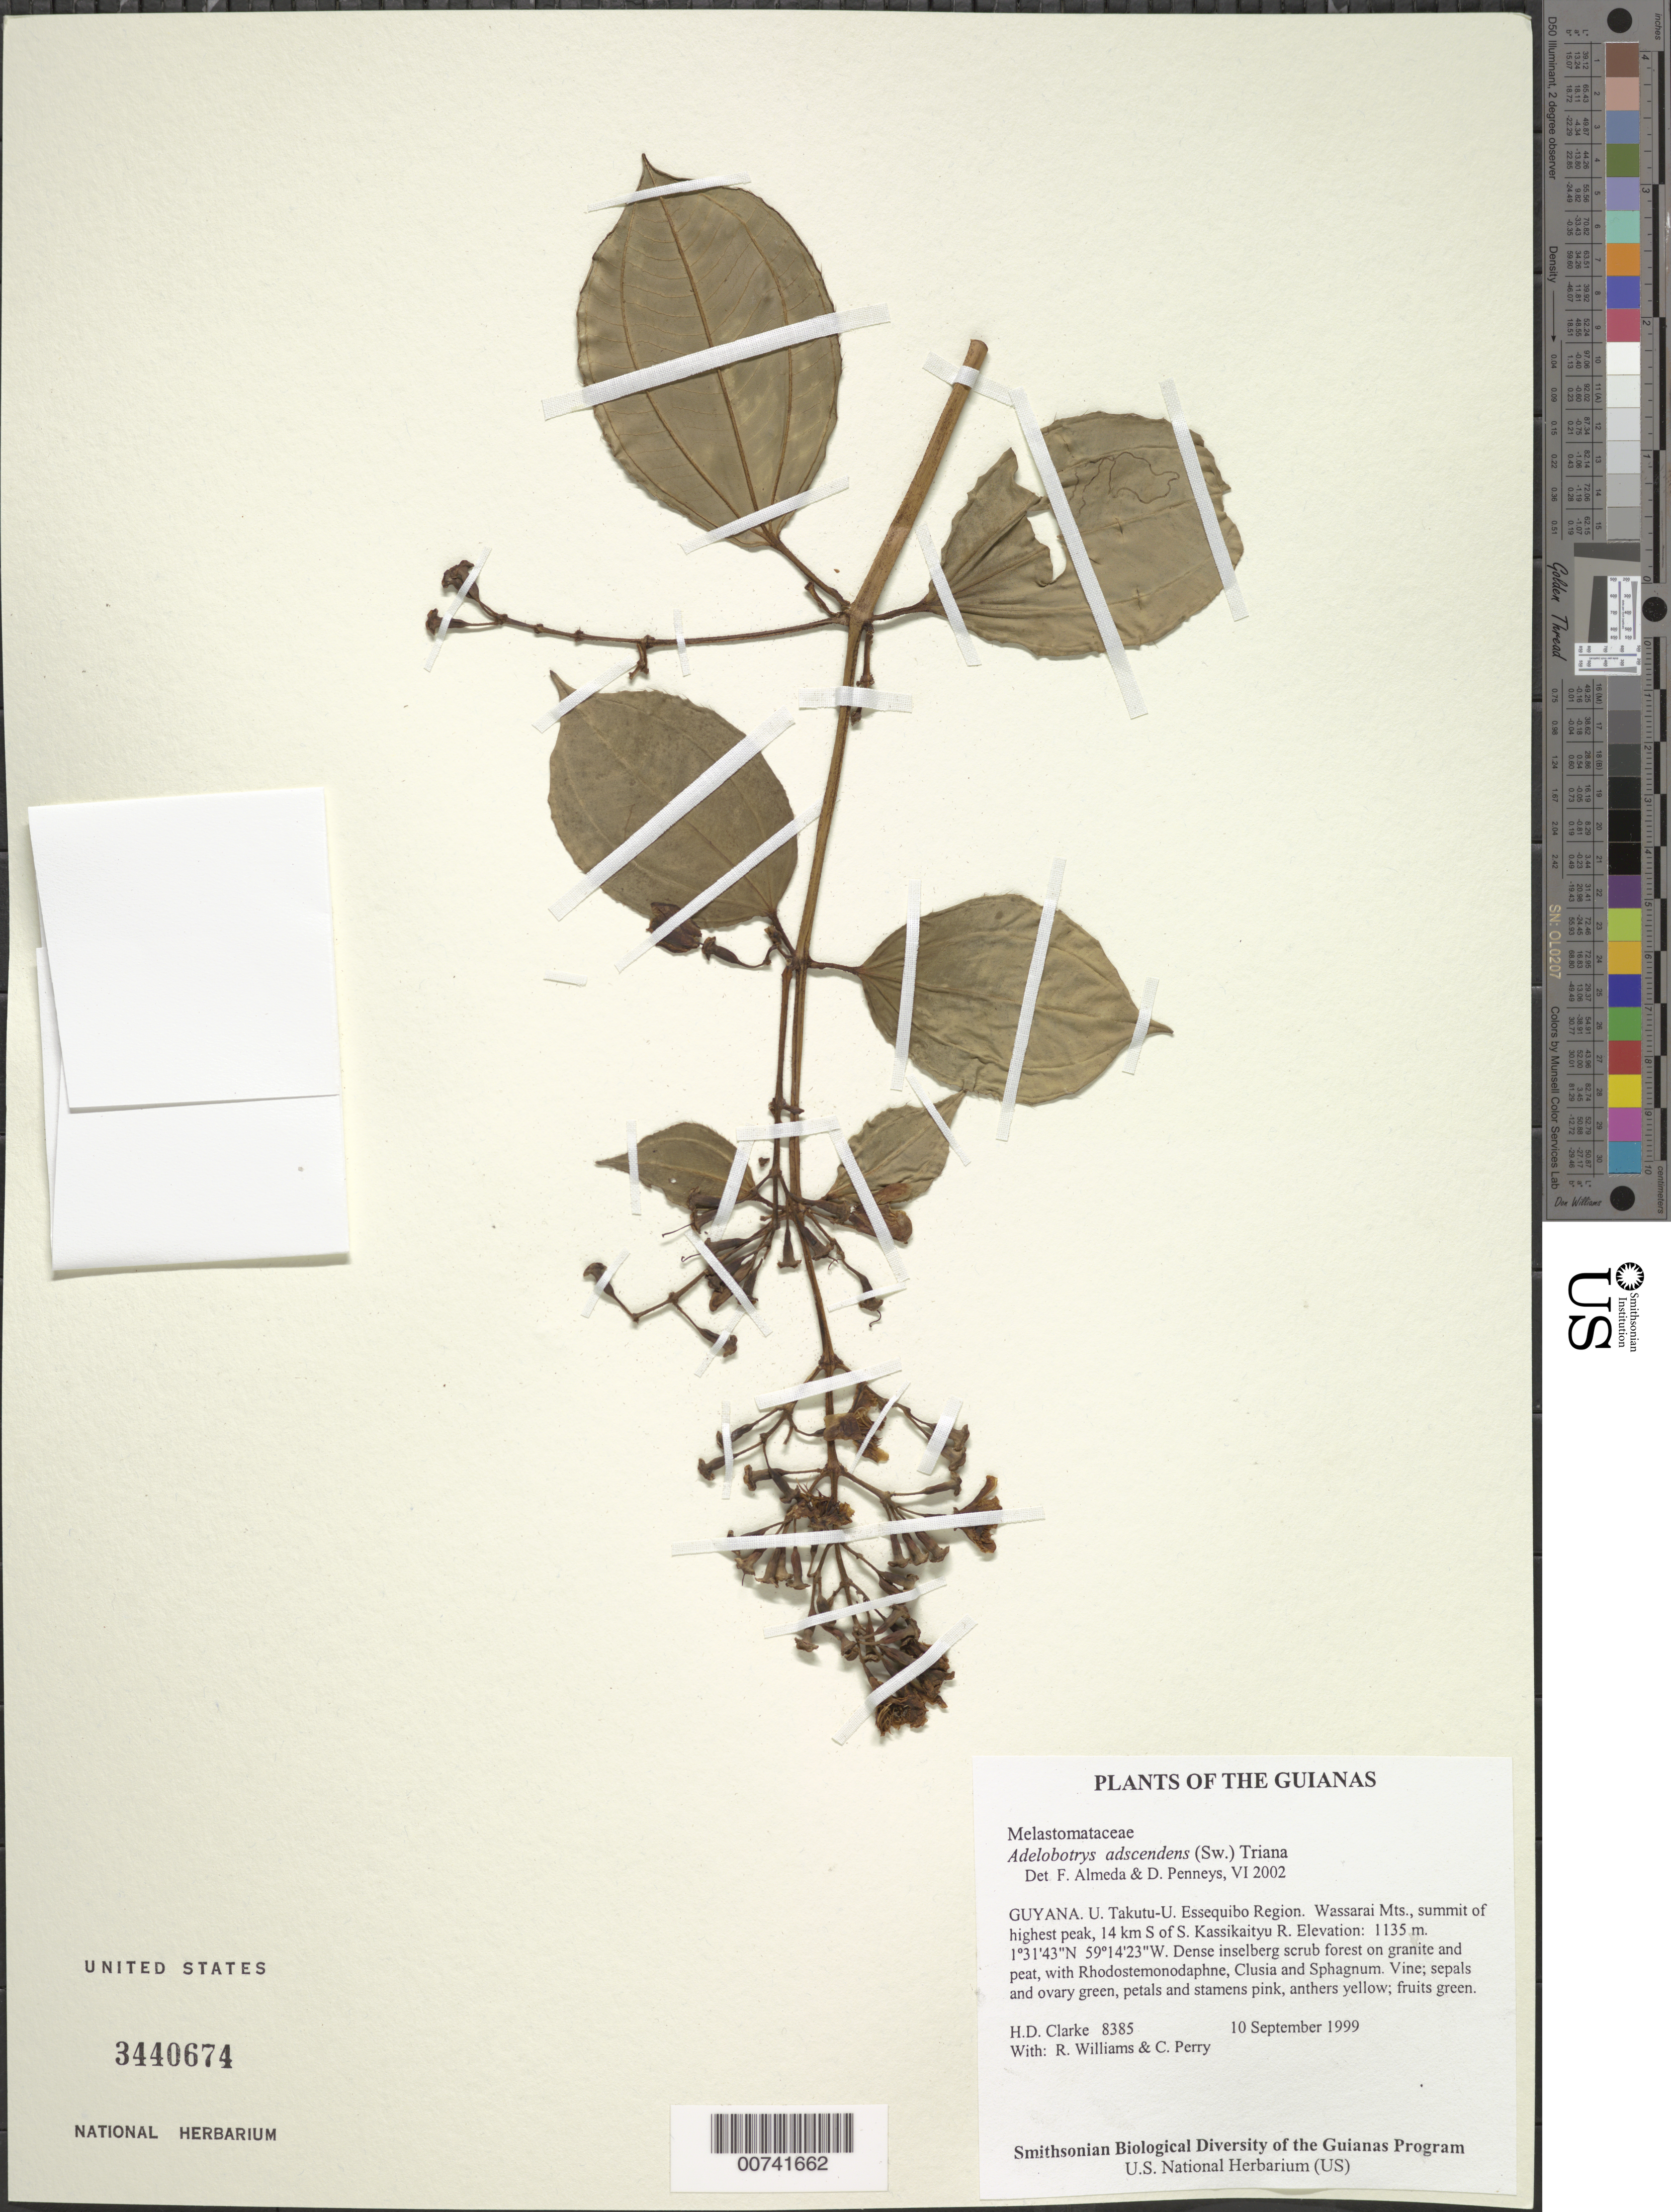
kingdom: Plantae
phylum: Tracheophyta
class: Magnoliopsida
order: Myrtales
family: Melastomataceae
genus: Adelobotrys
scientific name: Adelobotrys adscendens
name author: (Sw.) Triana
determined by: Almeda, F.; Penneys, D. S.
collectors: H. D. Clarke, R. Williams & C. Perry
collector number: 8385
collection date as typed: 10 September 1999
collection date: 1999-09-10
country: Guyana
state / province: U. Takutu-U. Essequibo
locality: Wassarai Mts., summit of highest peak, 14 km S of S. Kassikaityu R.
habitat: Dense inselberg scrub forest on granite and peat, with Rhodostemonodaphne, Clusia and Sphagnum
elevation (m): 1135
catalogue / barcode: US 3440674